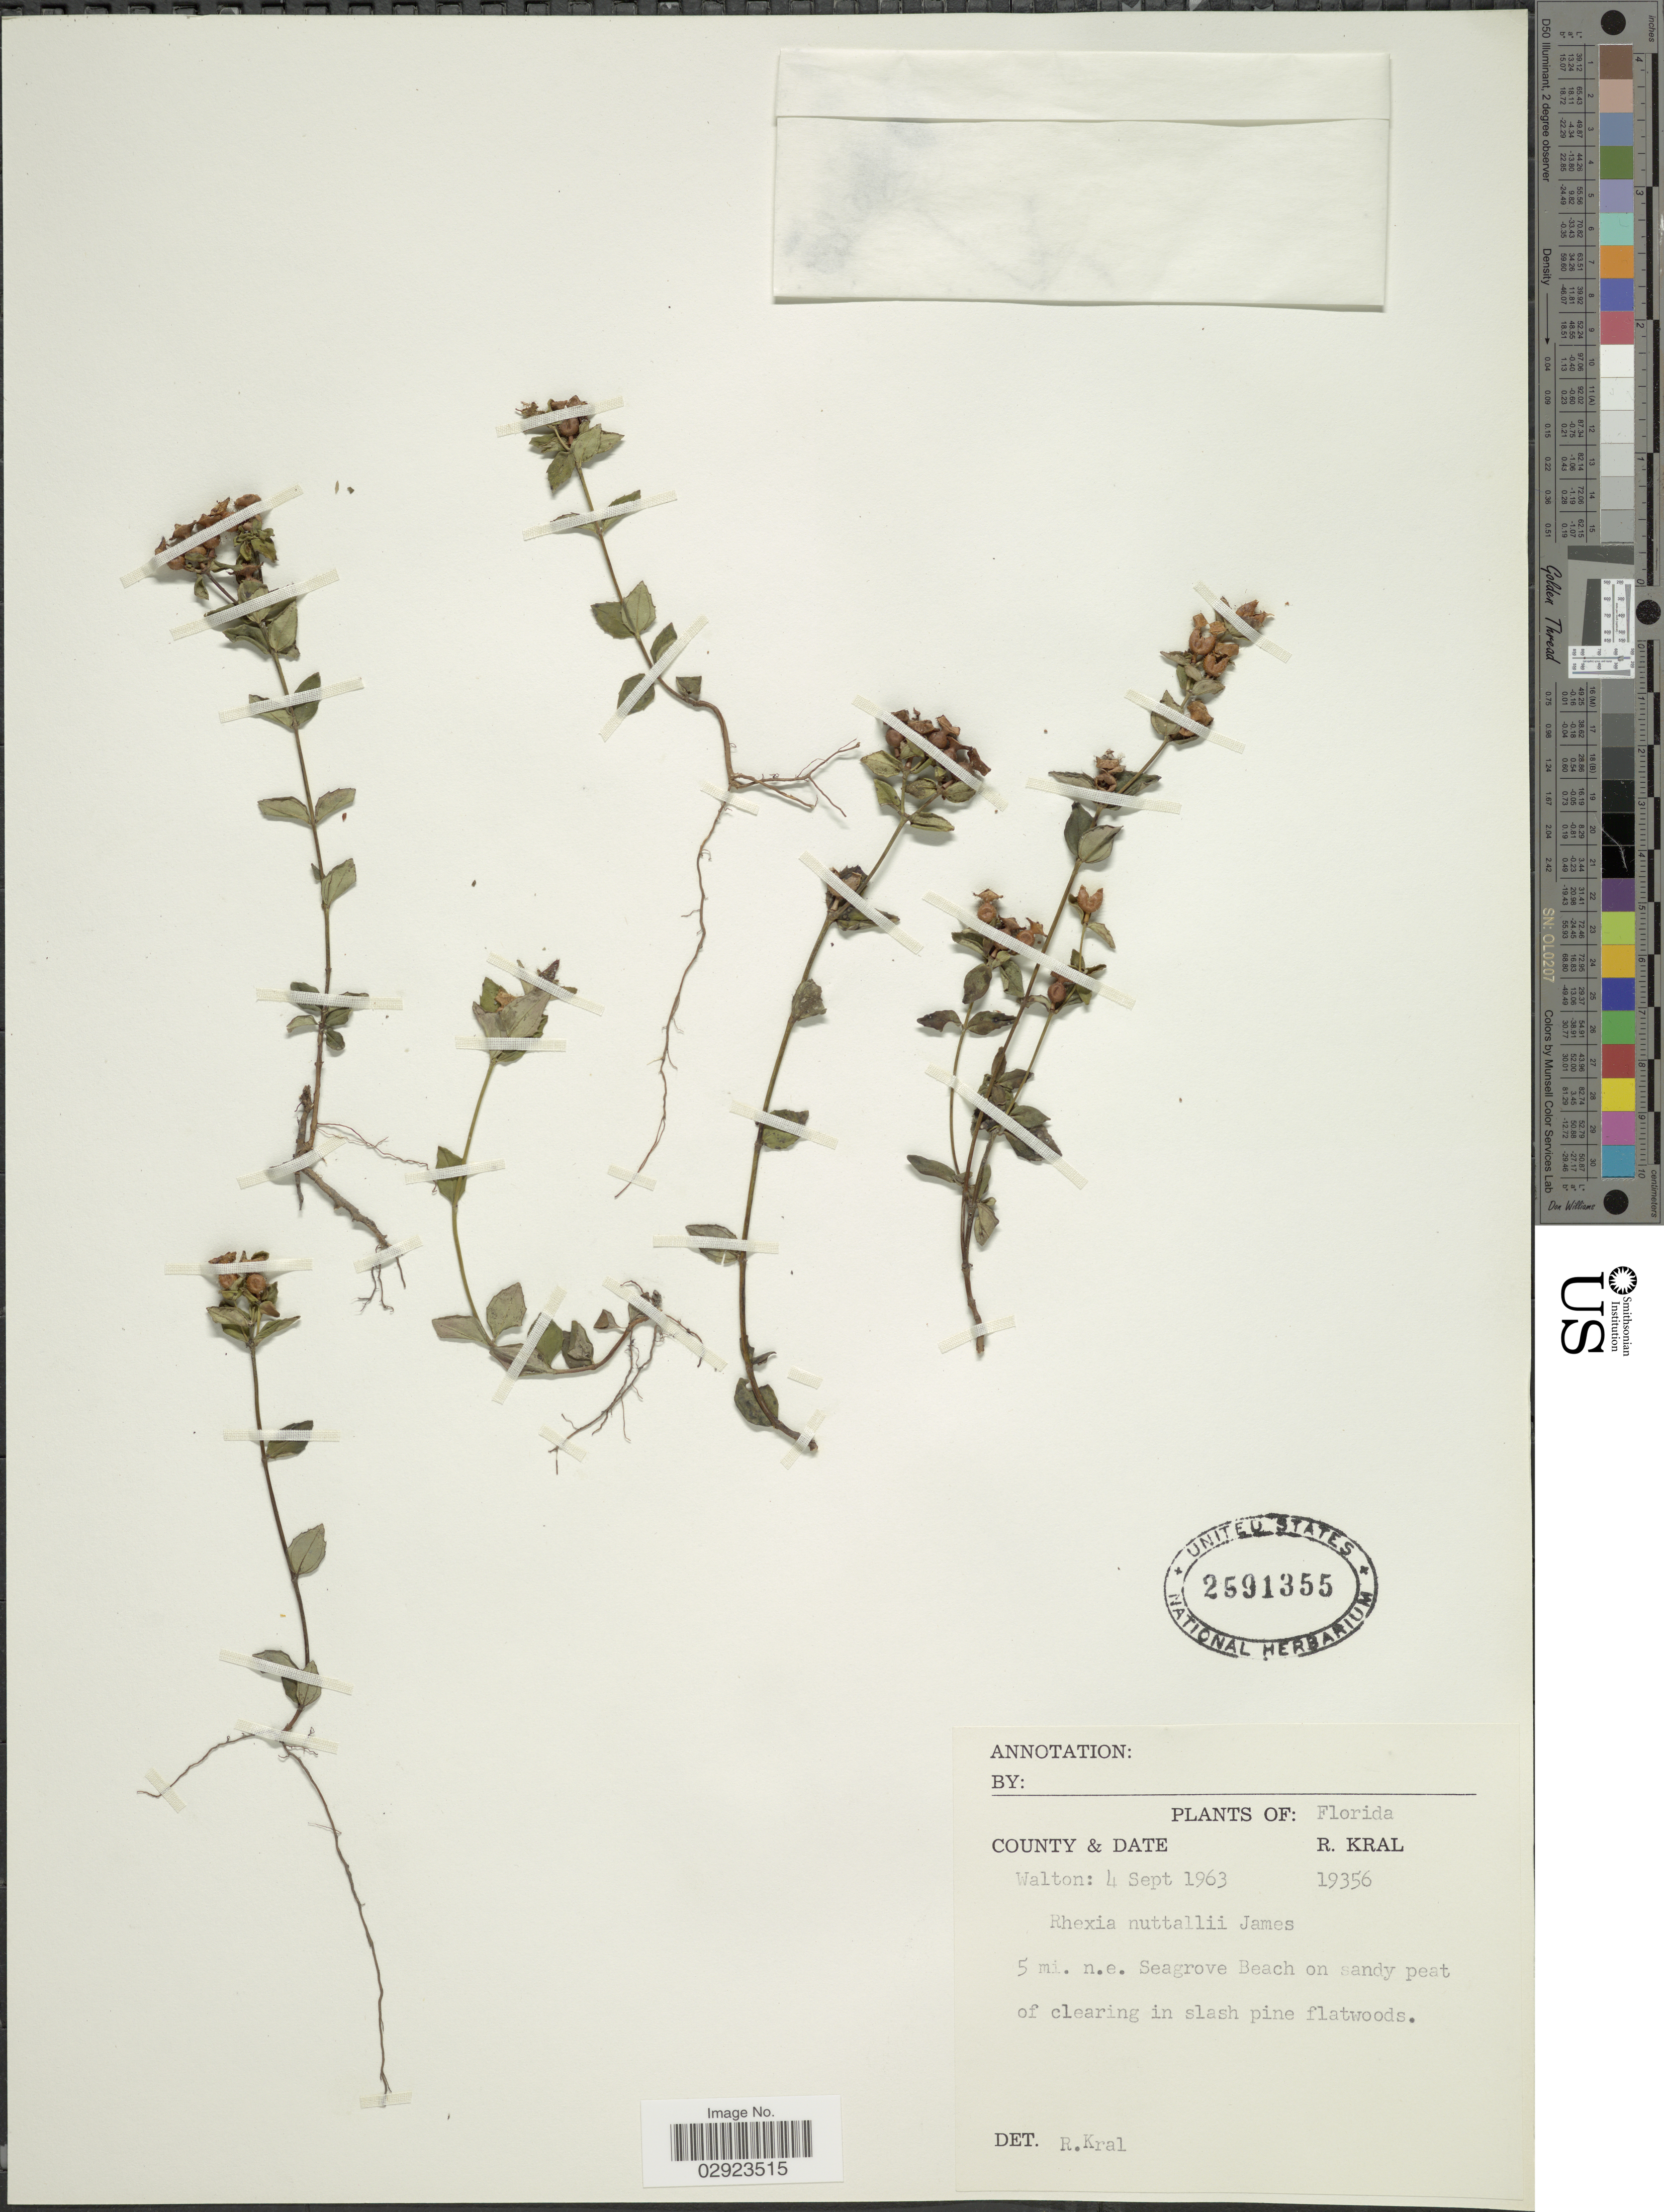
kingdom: Plantae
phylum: Tracheophyta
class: Magnoliopsida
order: Myrtales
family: Melastomataceae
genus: Rhexia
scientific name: Rhexia nuttallii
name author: C.W. James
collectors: R. Kral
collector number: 19356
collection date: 1963-09-04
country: United States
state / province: Florida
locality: Walton. 5 mi. n.e. Seagrove Beach.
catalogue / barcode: US 2591355